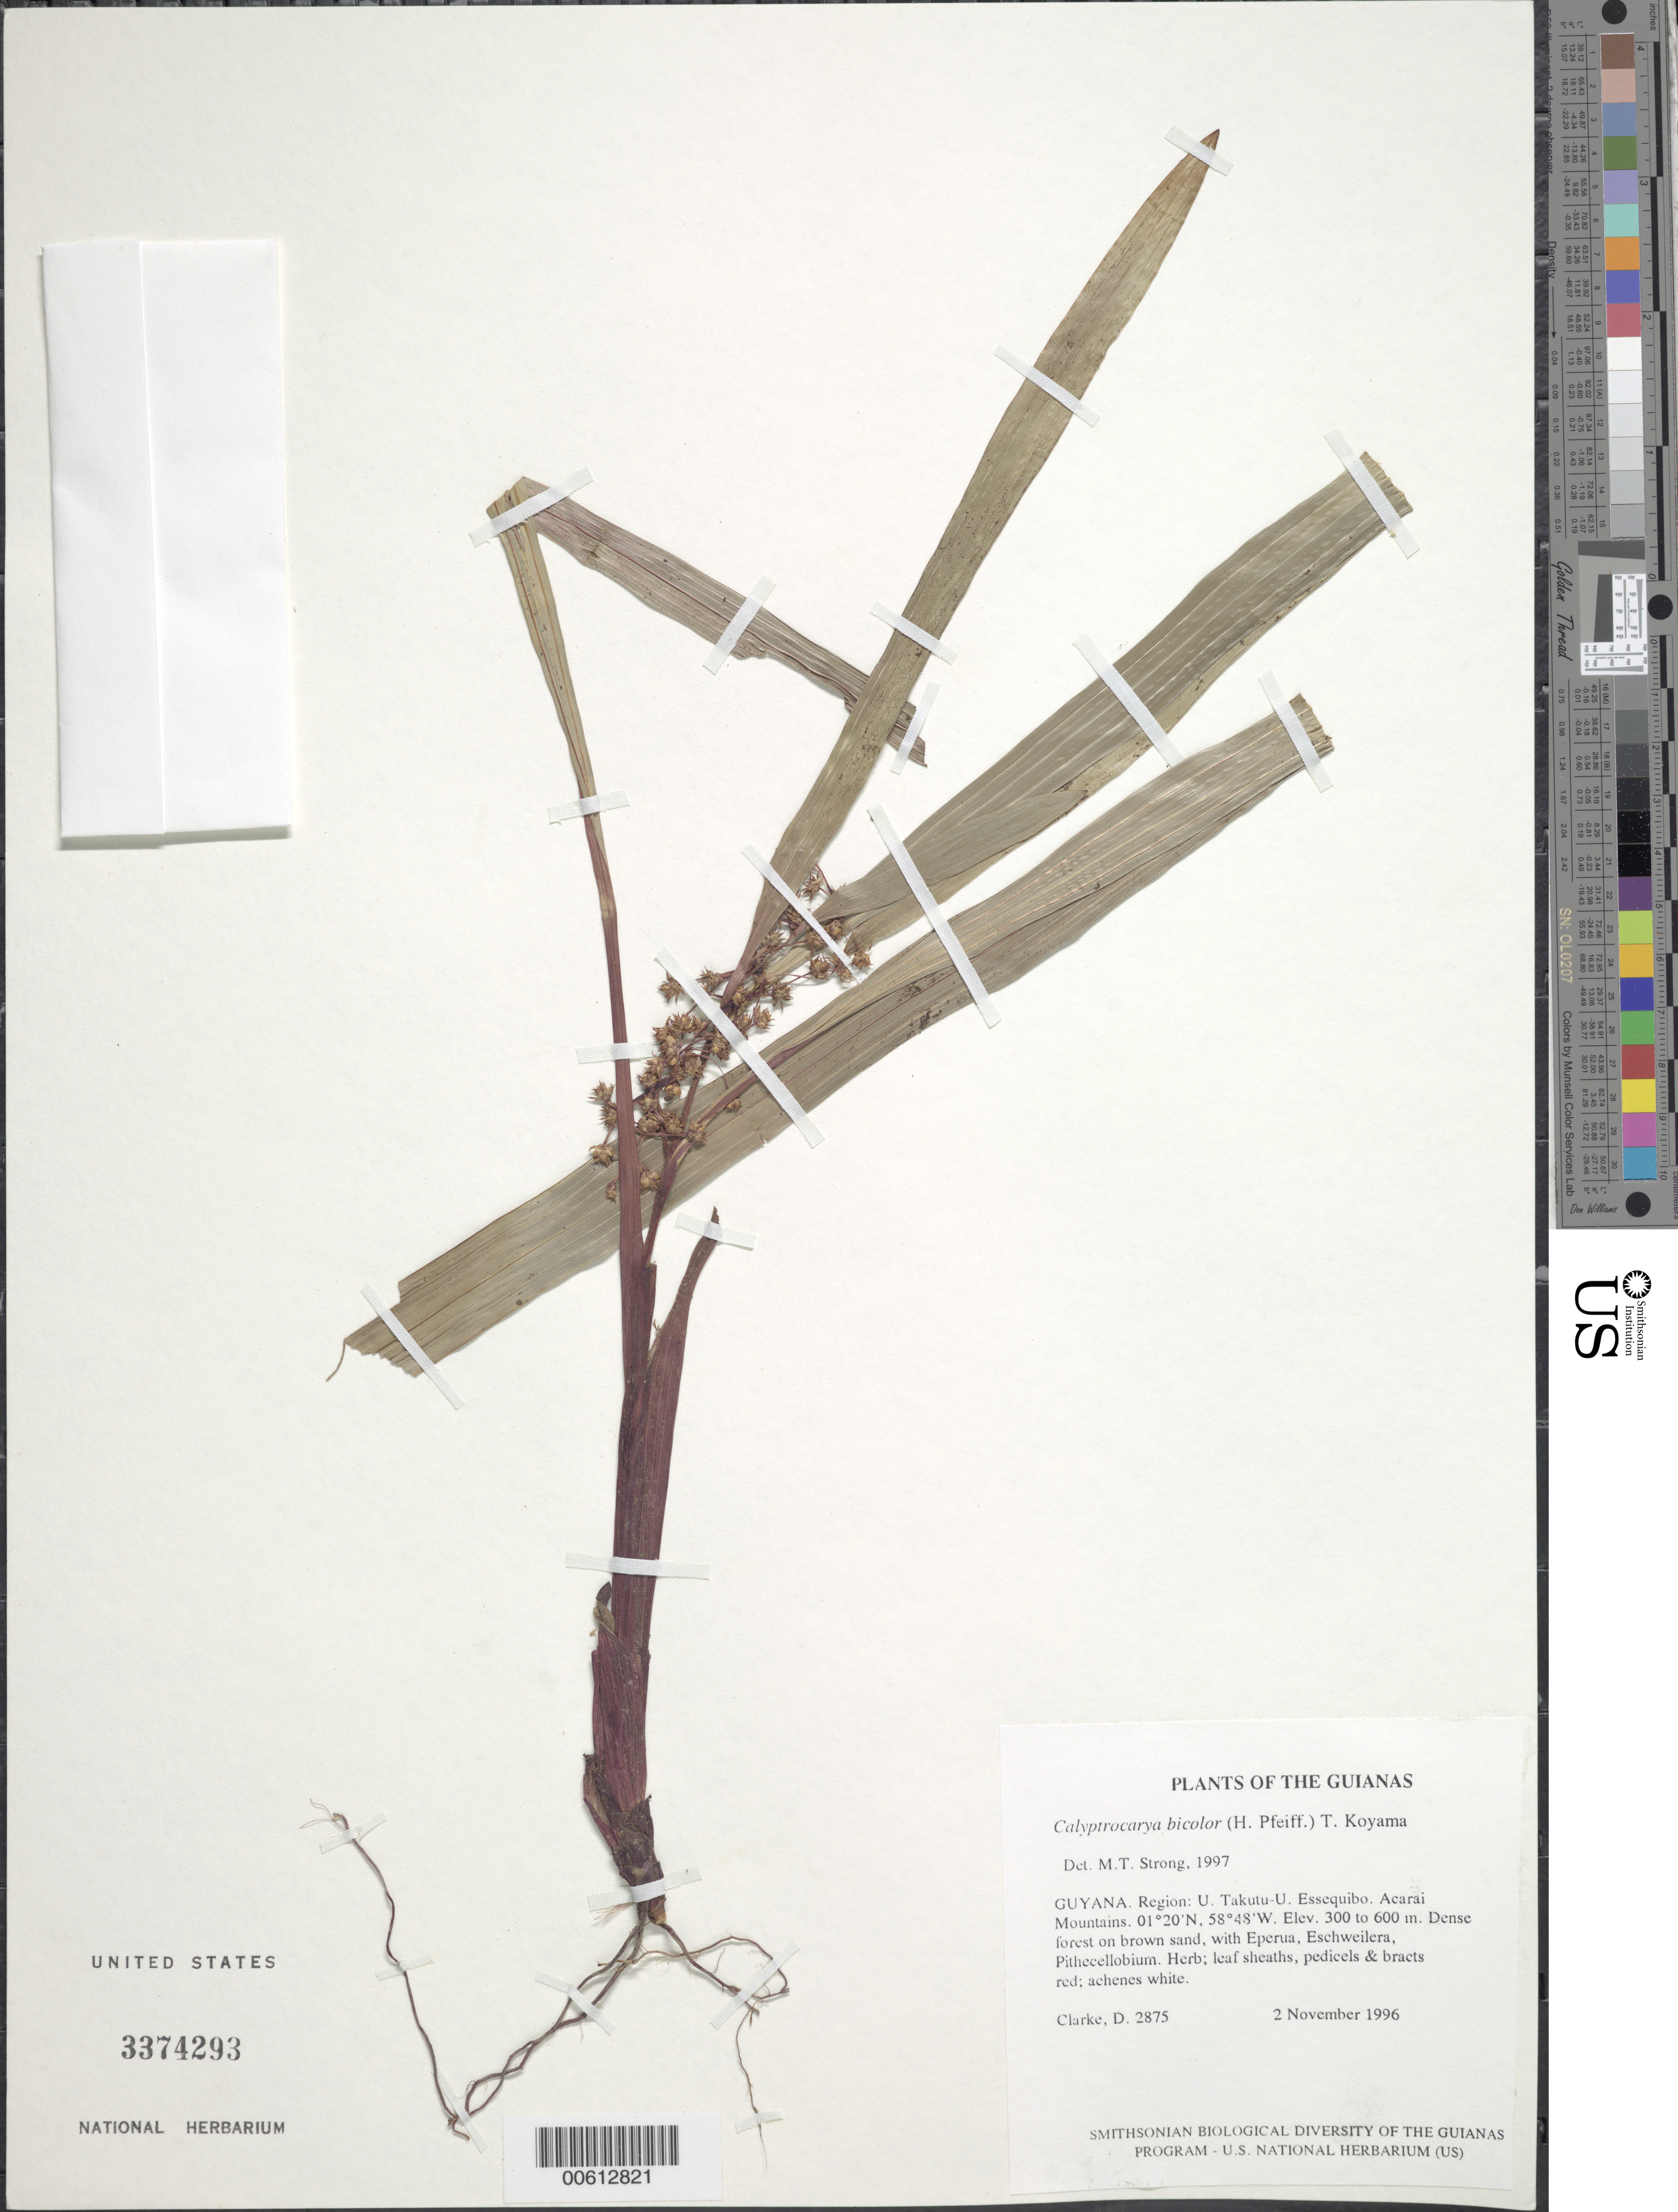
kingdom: Plantae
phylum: Tracheophyta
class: Liliopsida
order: Poales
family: Cyperaceae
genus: Calyptrocarya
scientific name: Calyptrocarya bicolor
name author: (H. Pfeiff.) T. Koyama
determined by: Strong, M. T., (US), Smithsonian Institution - National Museum of Natural History (UNITED STATES)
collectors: H. D. Clarke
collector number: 2875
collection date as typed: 2 November 1996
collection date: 1996-11-02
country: Guyana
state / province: U. Takutu-U. Essequibo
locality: Acarai Mountains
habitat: Dense forest on brown sand, with Eperua, Eschweilera, Pithecellobium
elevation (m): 300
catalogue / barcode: US 3374293